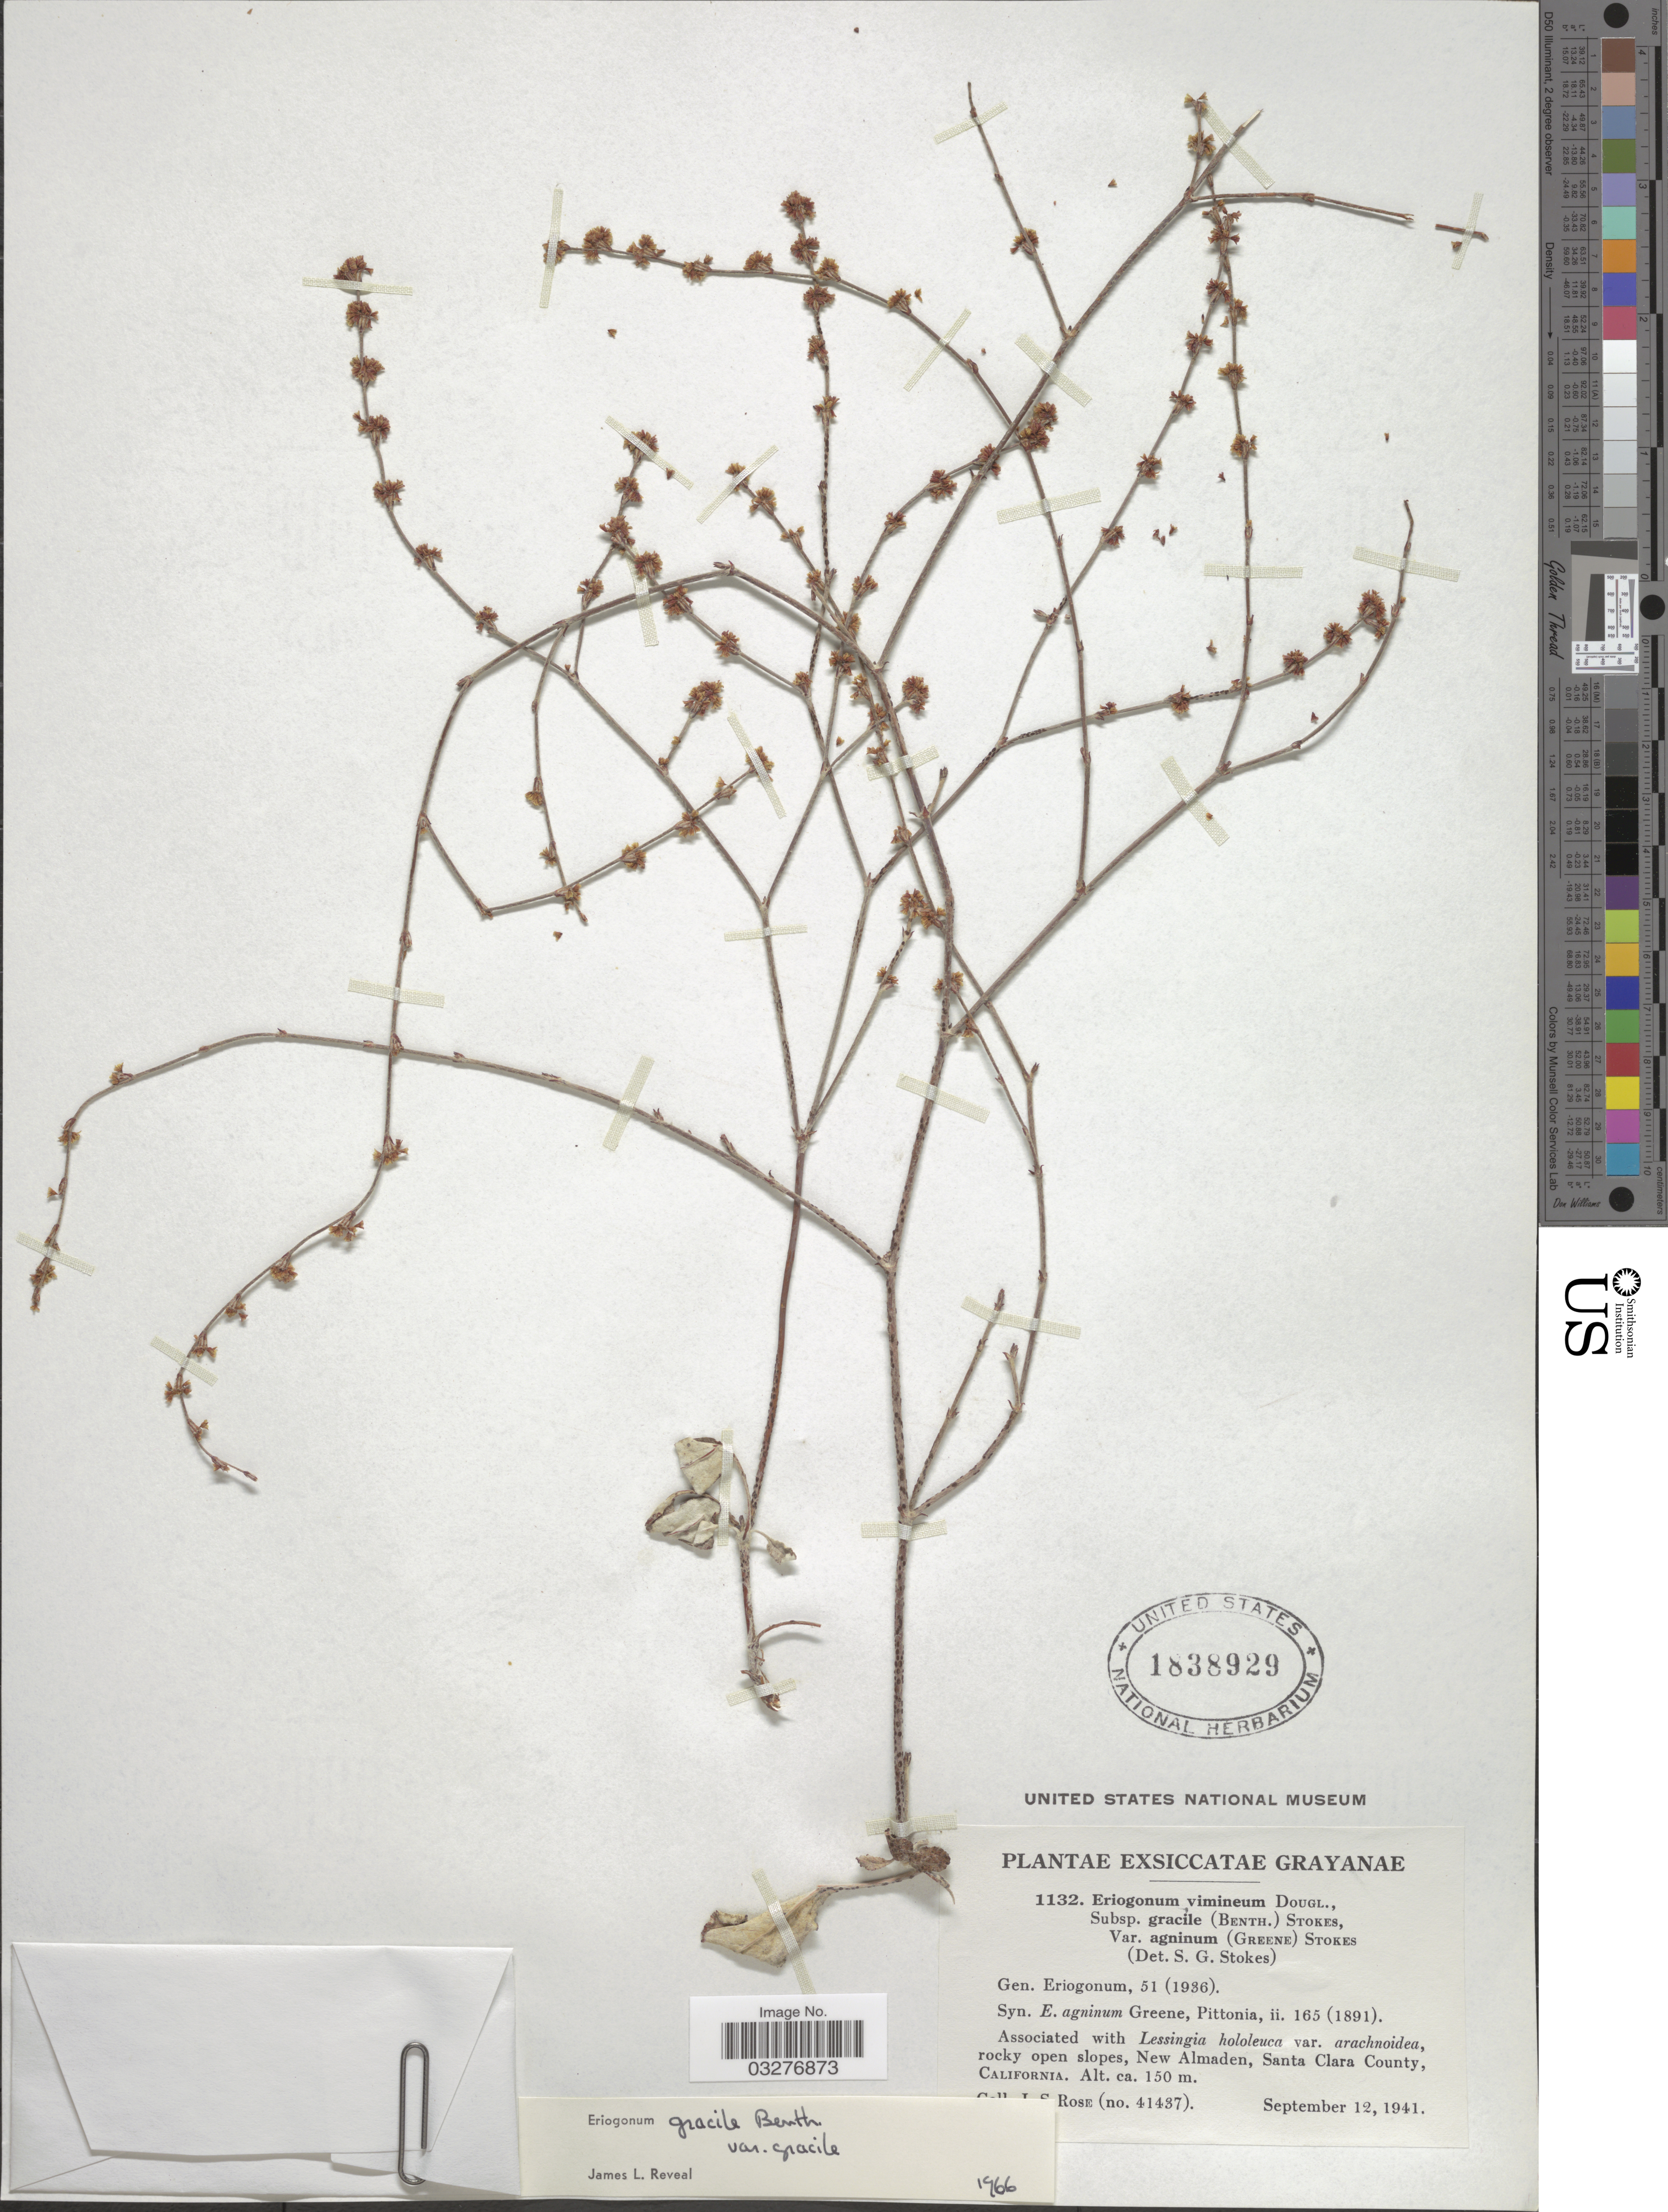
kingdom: Plantae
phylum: Tracheophyta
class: Magnoliopsida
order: Caryophyllales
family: Polygonaceae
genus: Eriogonum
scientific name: Eriogonum gracile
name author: Benth.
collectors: L. S. Rose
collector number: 1132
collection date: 1941-09-12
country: United States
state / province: California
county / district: Santa Clara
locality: New Almaden, Santa Clara County.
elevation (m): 150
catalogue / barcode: US 1838929